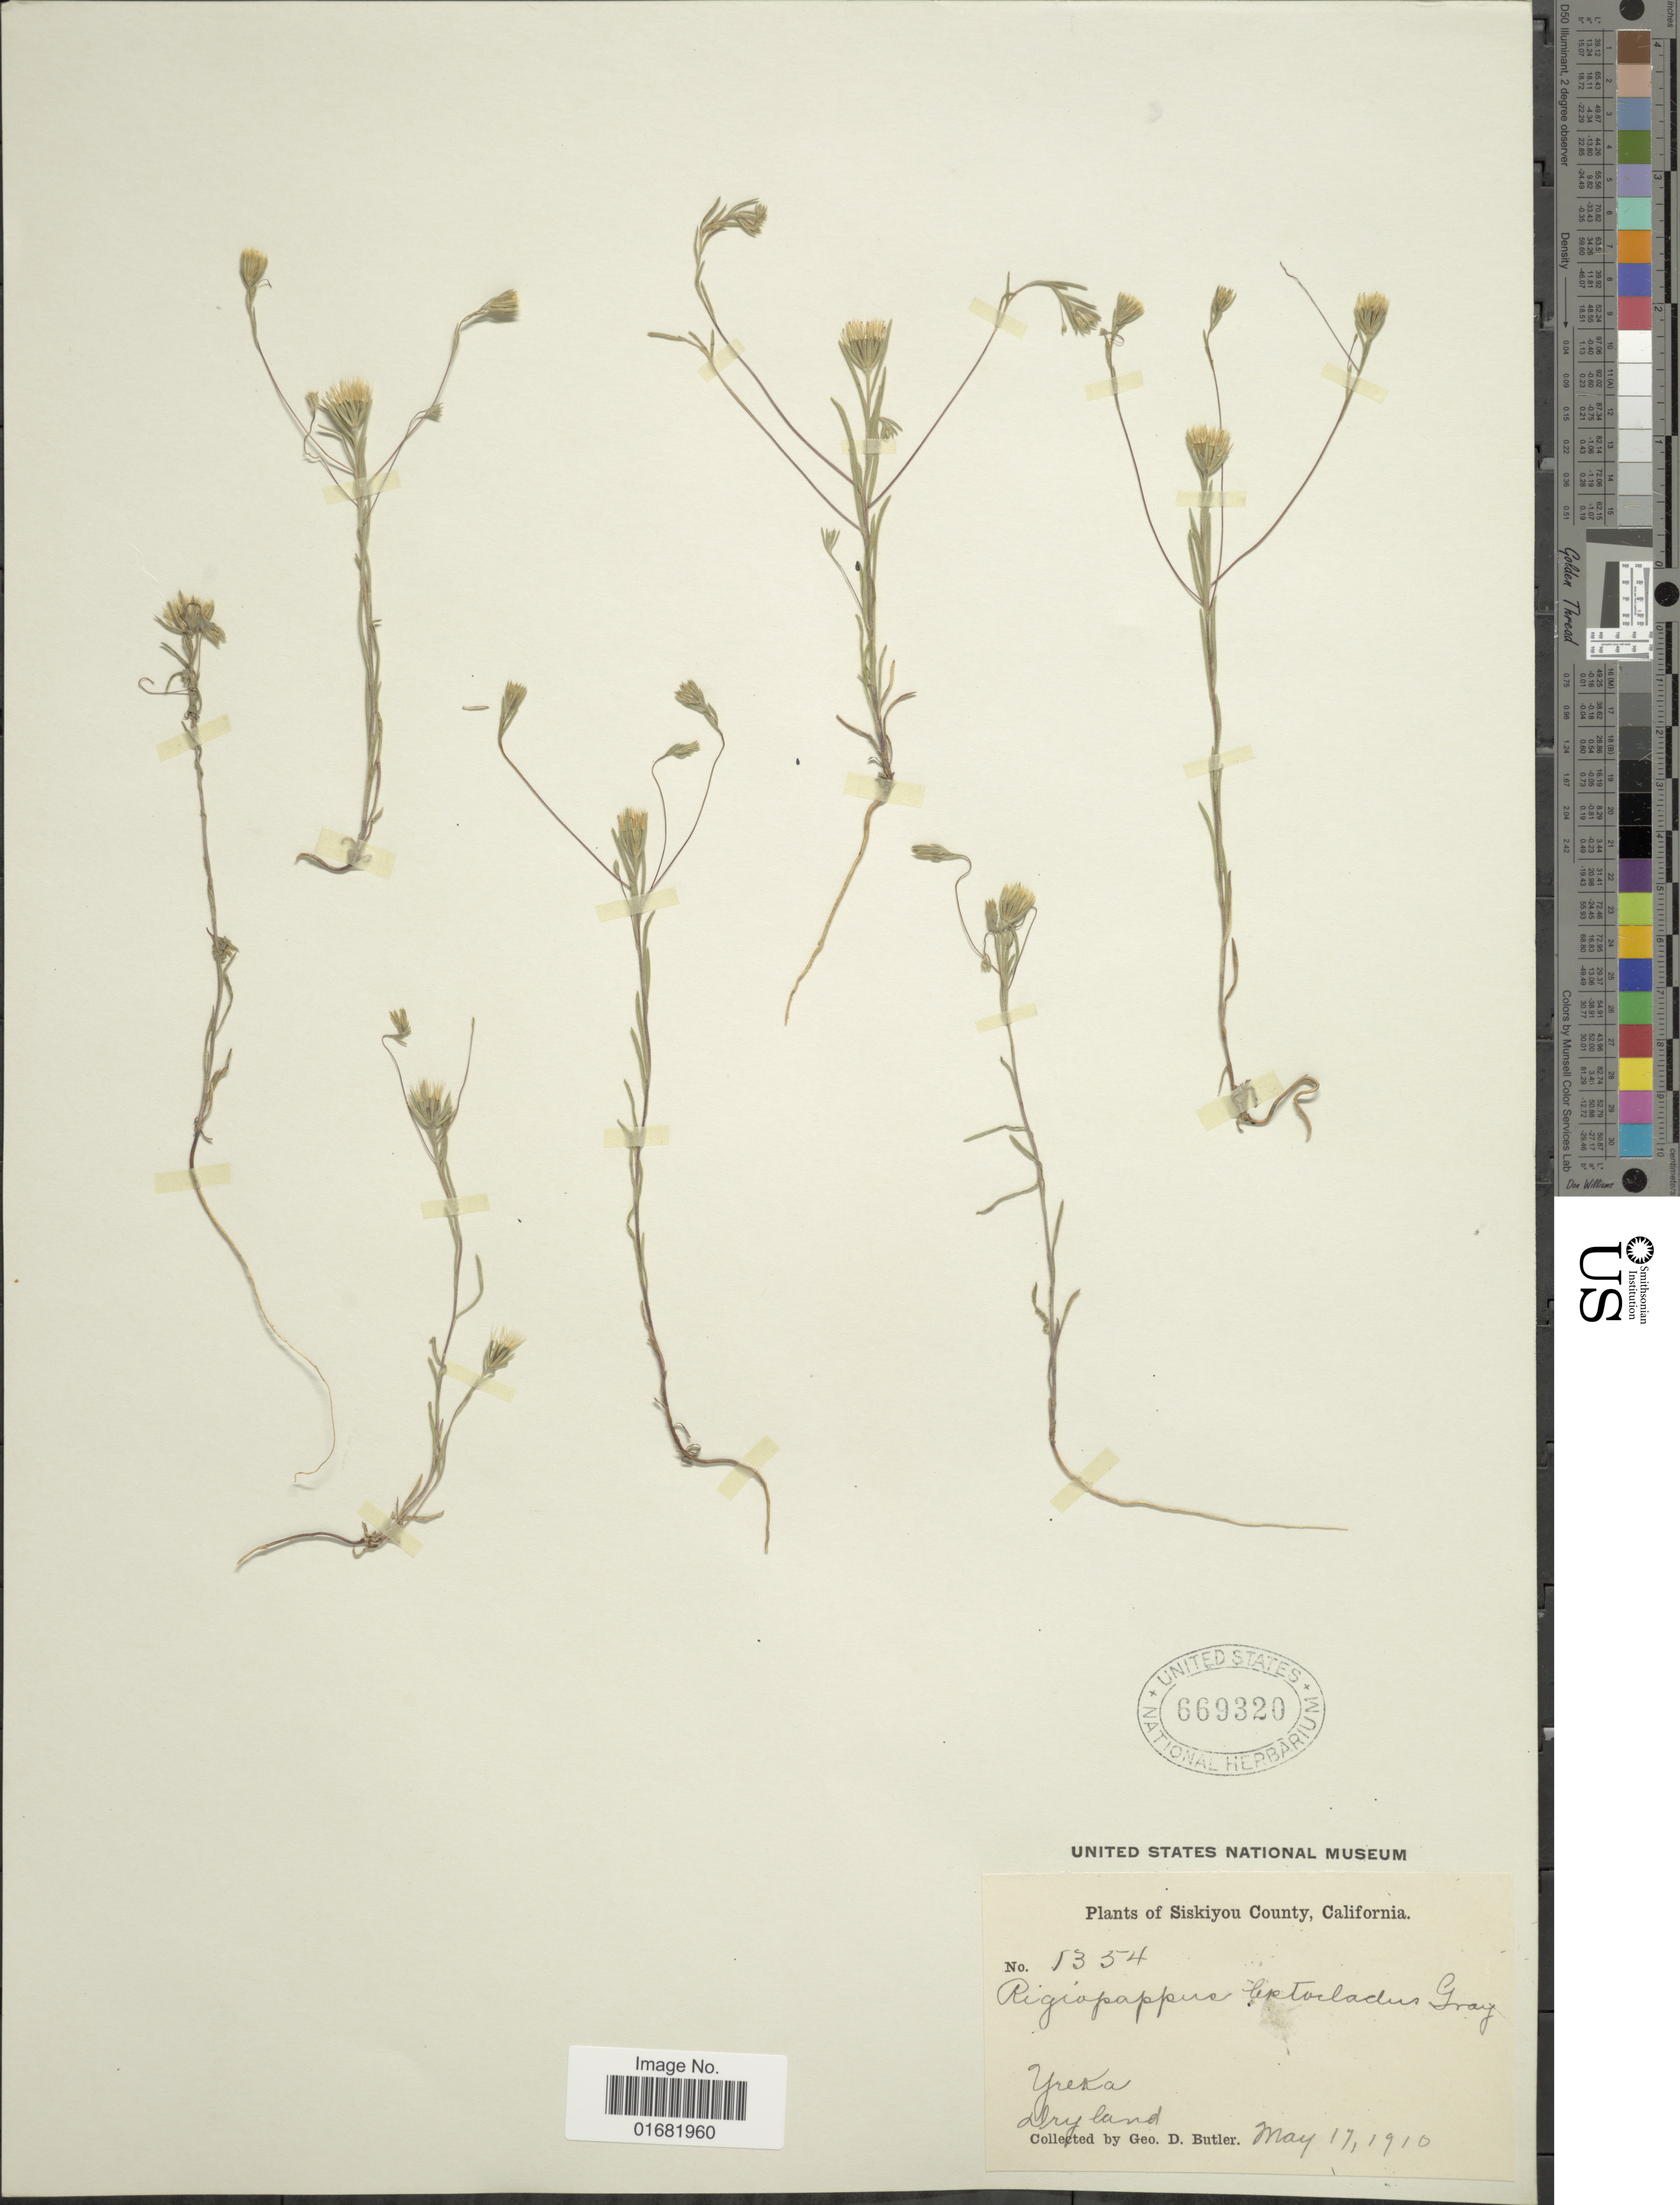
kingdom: Plantae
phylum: Tracheophyta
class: Magnoliopsida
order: Asterales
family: Asteraceae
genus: Rigiopappus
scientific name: Rigiopappus leptocladus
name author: A. Gray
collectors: G. D. Butler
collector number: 1354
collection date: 1910-05-17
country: United States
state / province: California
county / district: Siskiyou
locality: Siskiyou County. Yreka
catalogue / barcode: US 669320